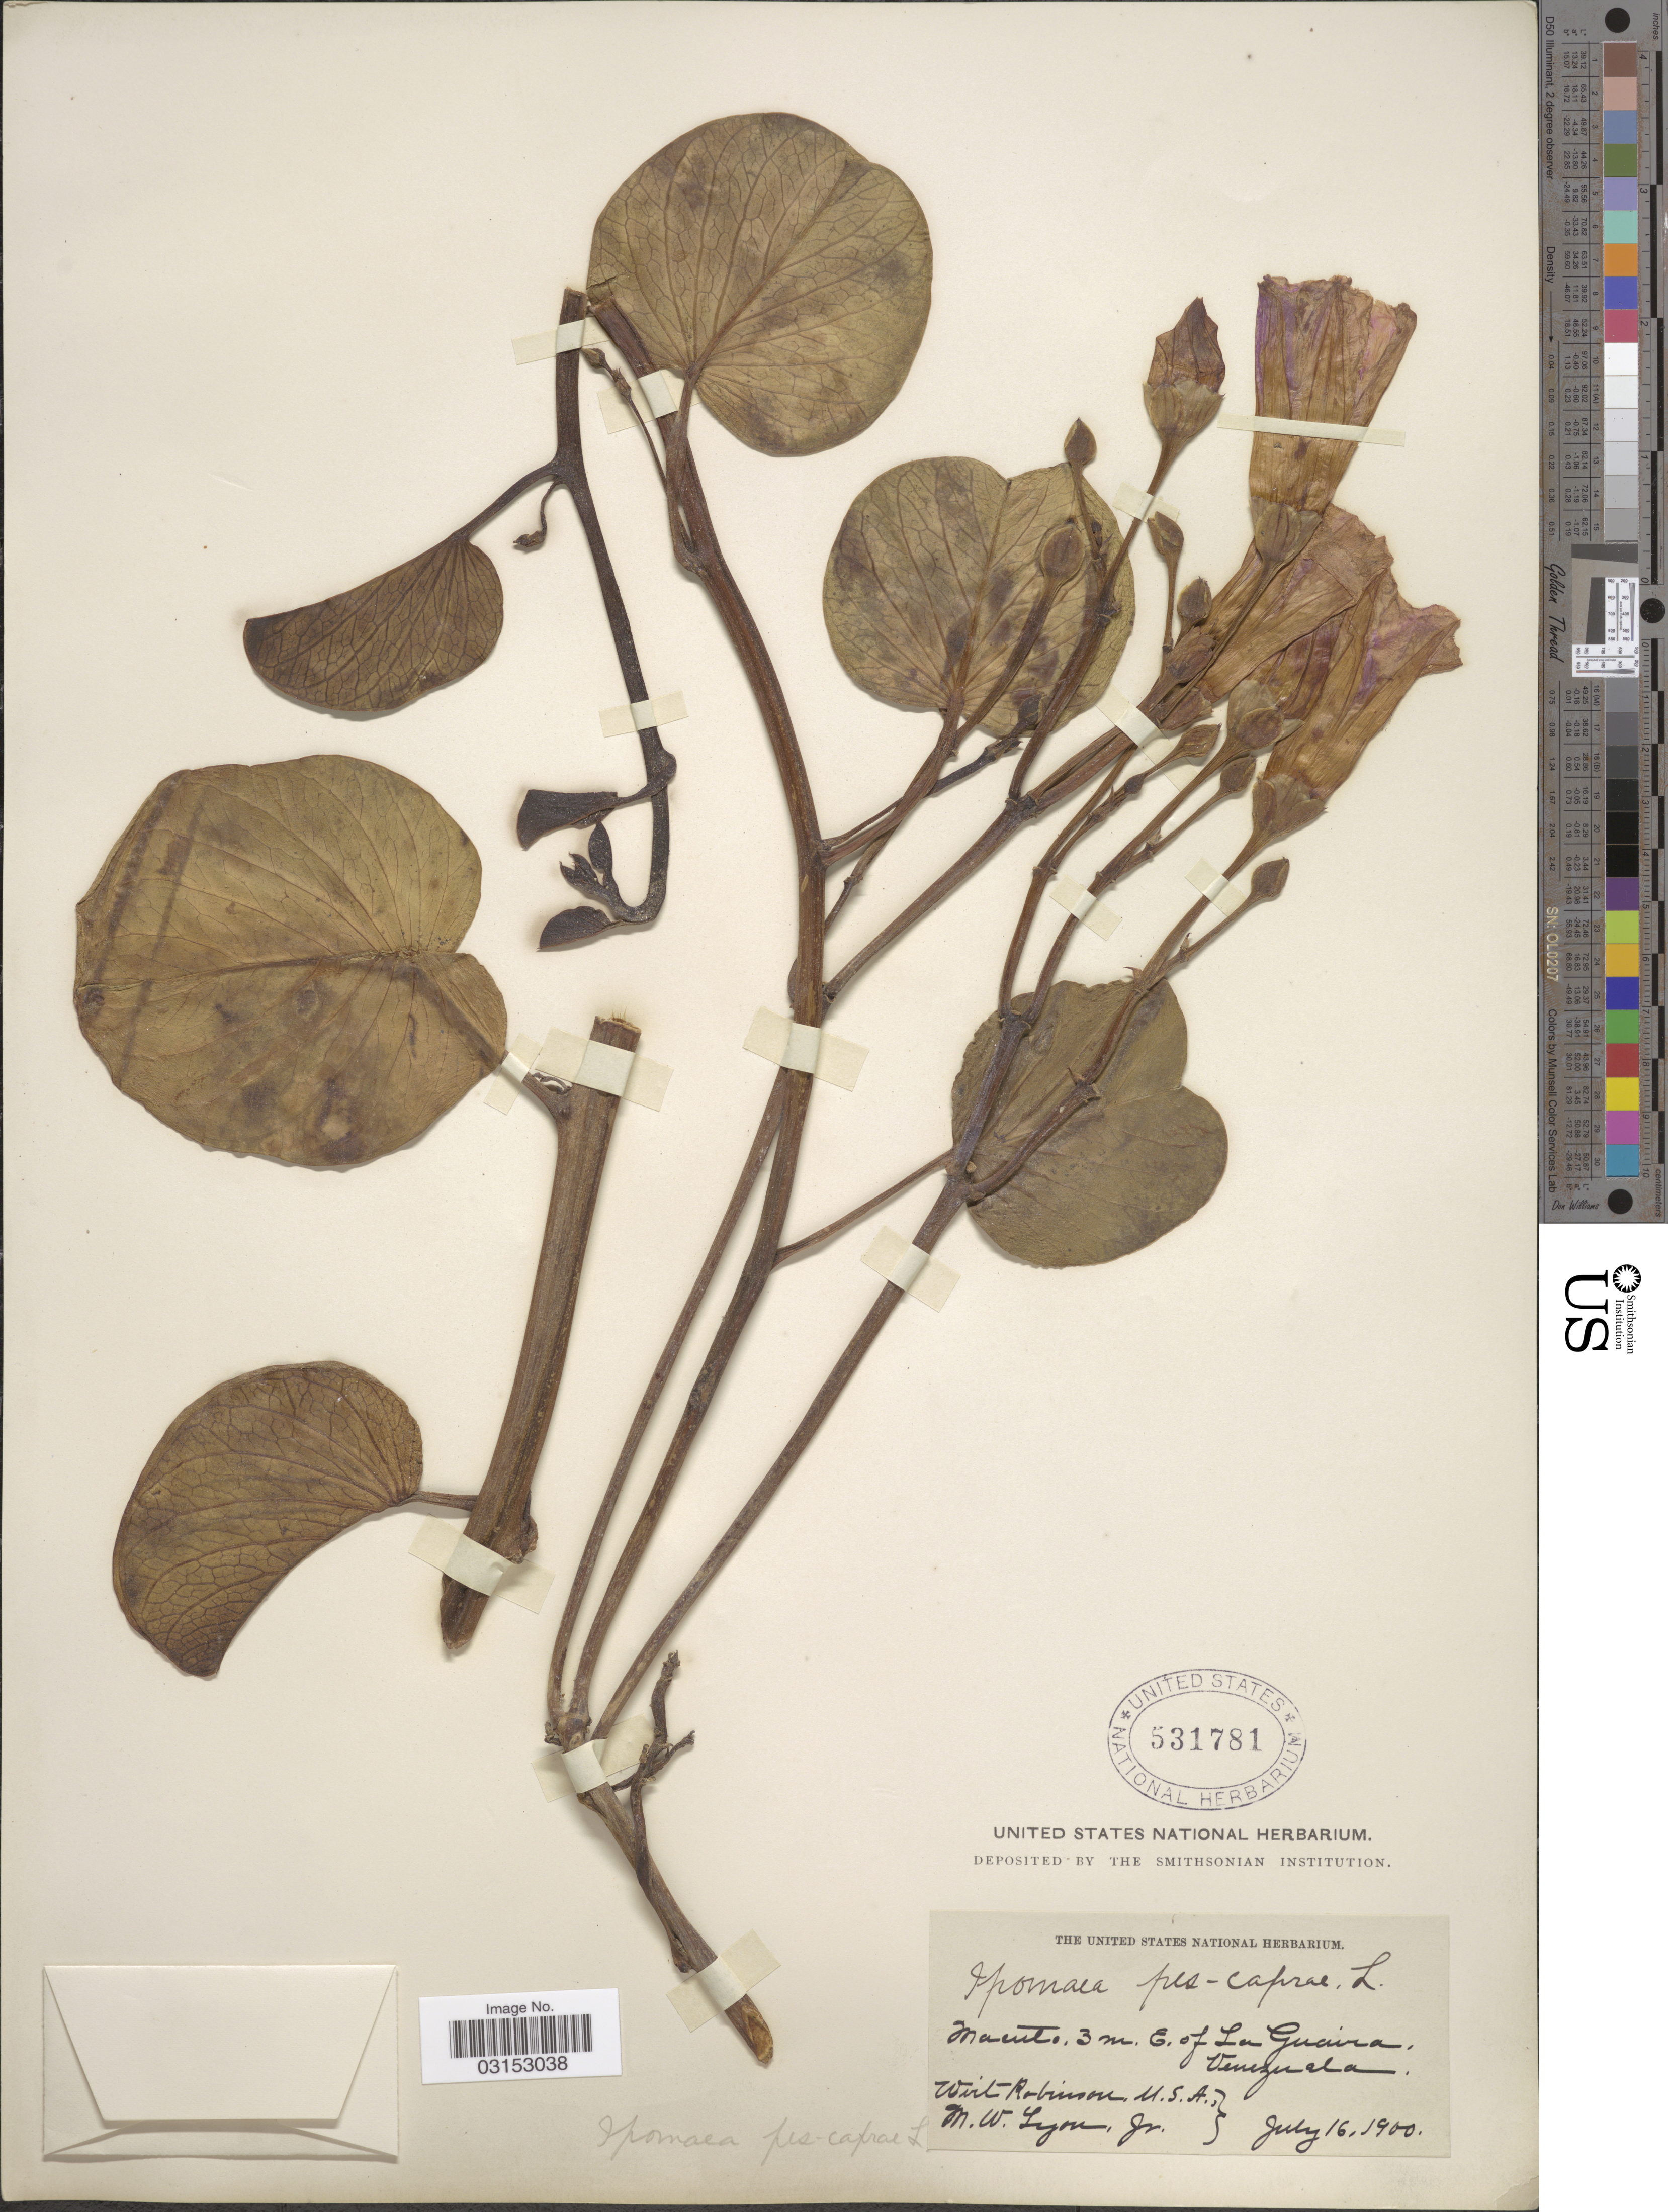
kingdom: Plantae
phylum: Tracheophyta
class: Magnoliopsida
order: Solanales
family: Convolvulaceae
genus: Ipomoea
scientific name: Ipomoea pes-caprae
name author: (L.) R. Br.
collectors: W. Robinson & M. Lyon Jr.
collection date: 1900-07-16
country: Paraguay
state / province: Guaira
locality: Macuto, 3 m. E. of La Guaira.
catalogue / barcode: US 531781